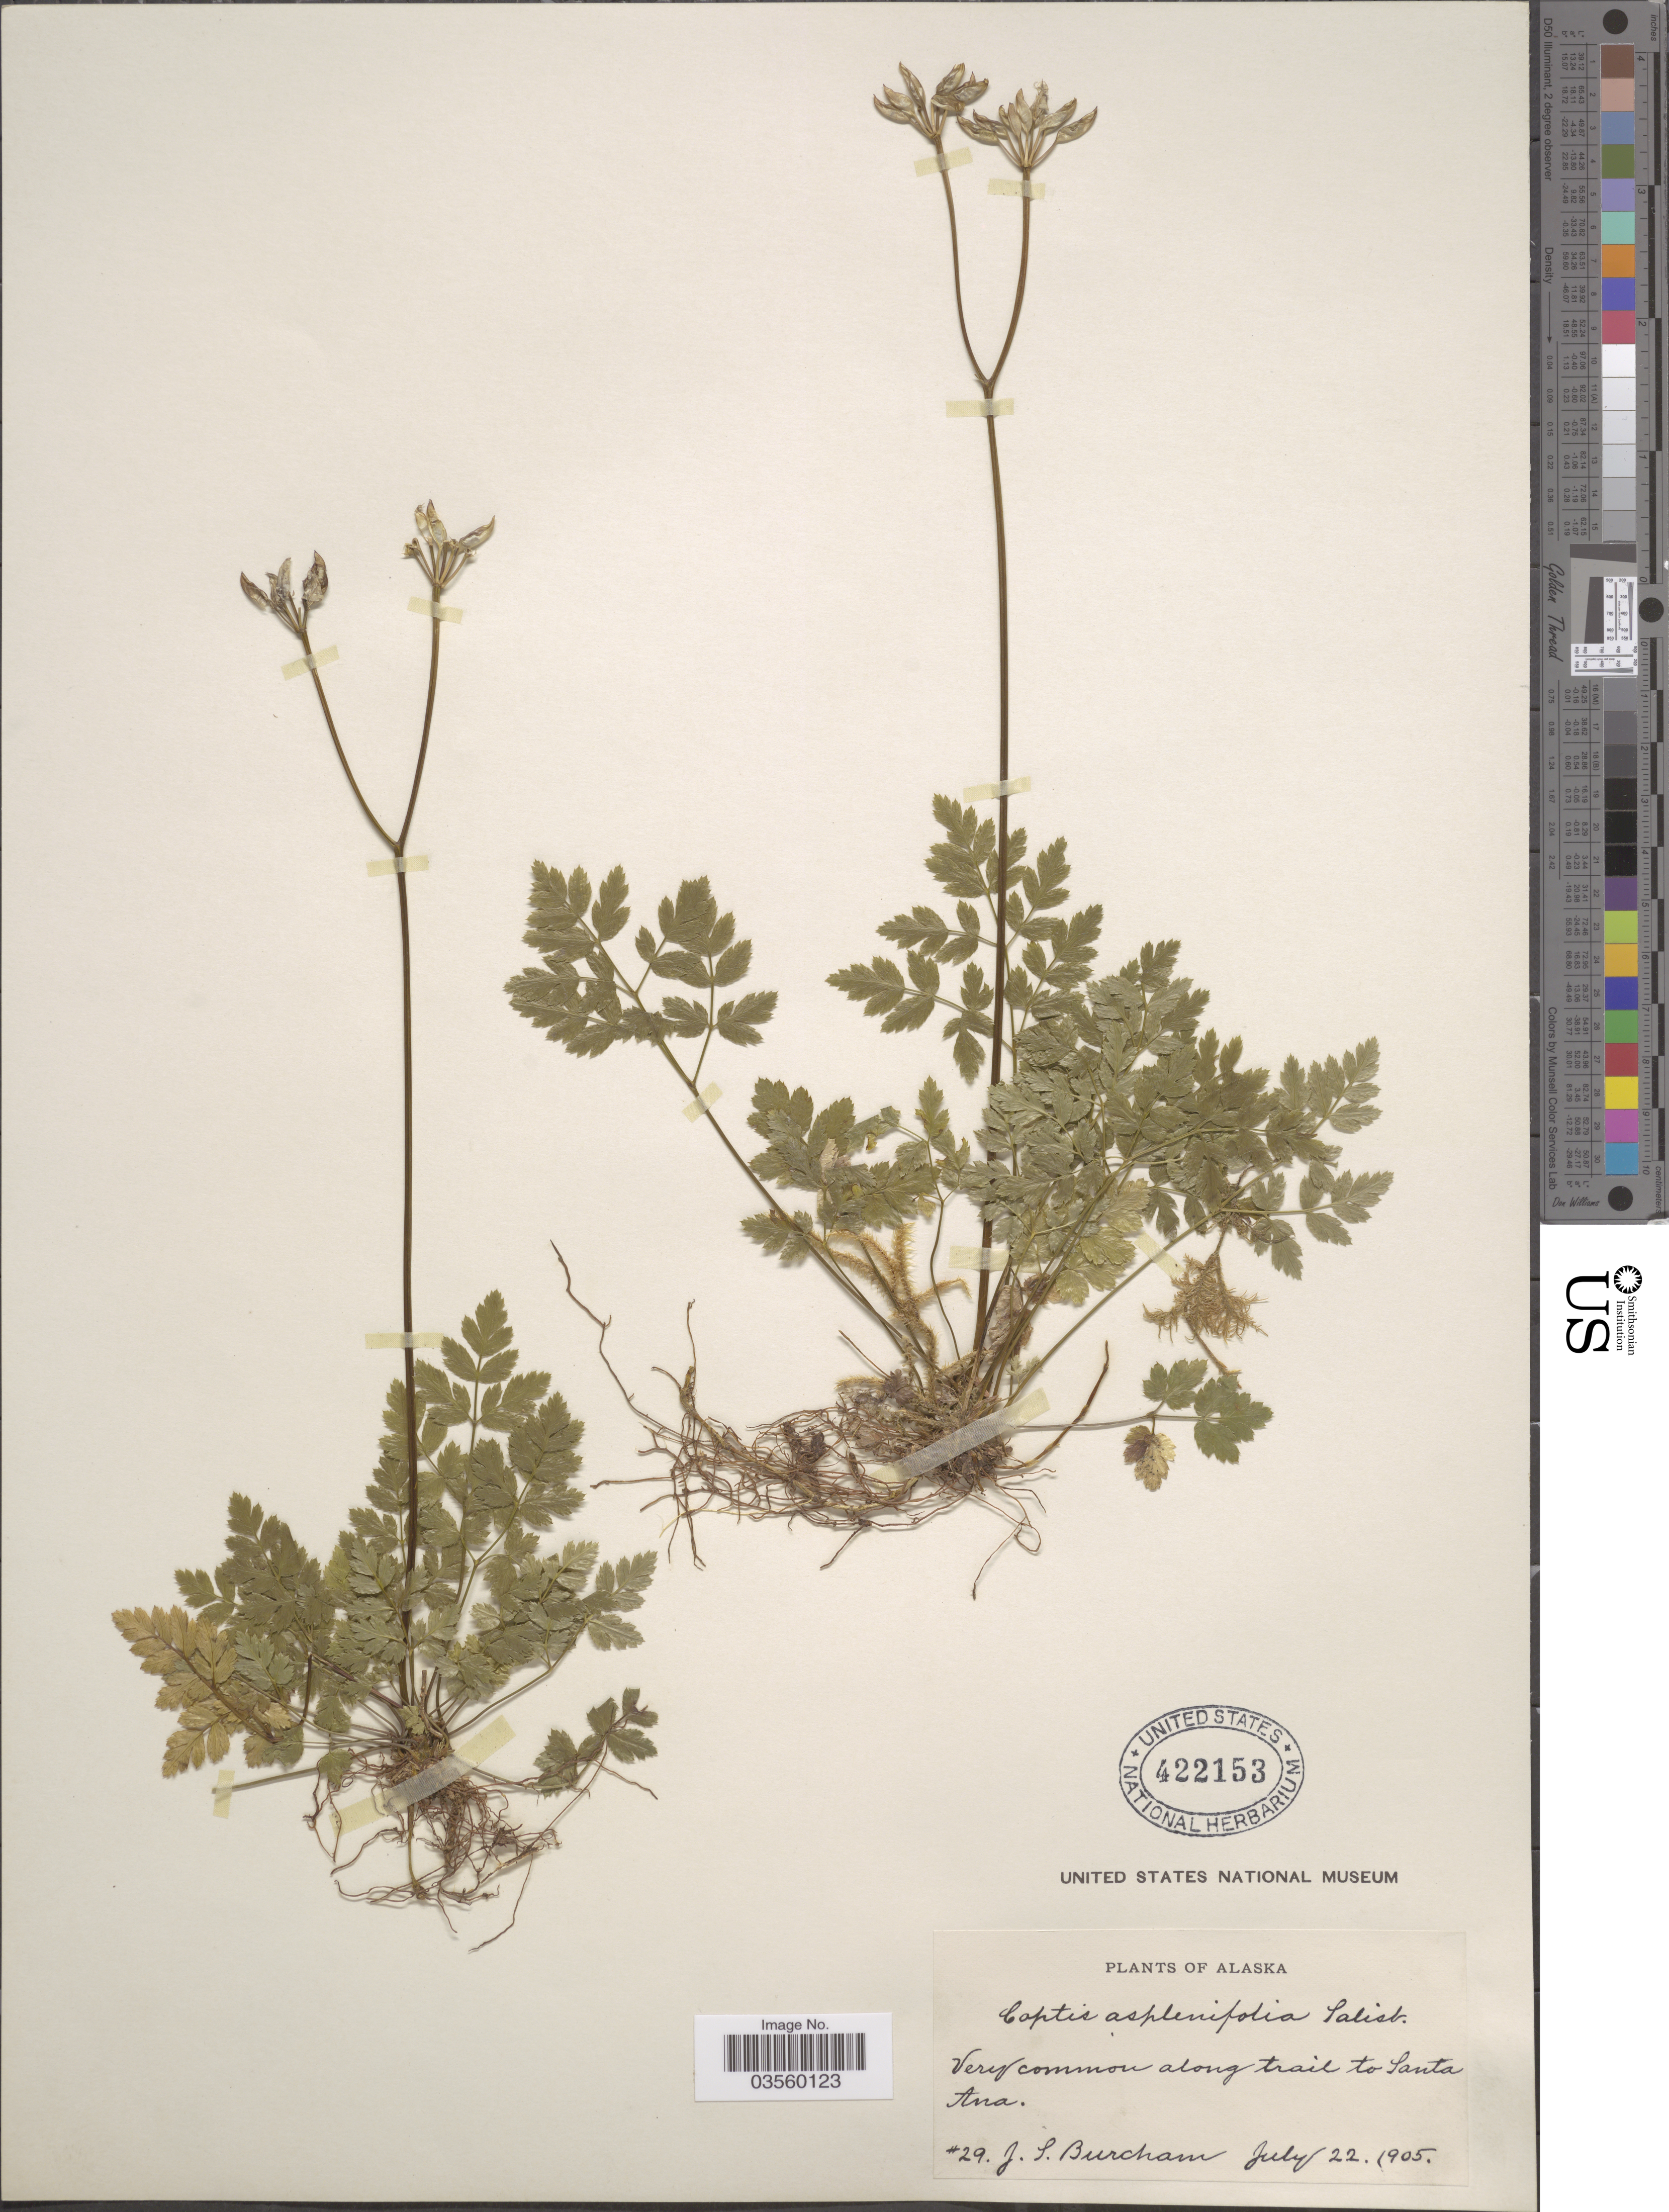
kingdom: Plantae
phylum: Tracheophyta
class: Magnoliopsida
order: Ranunculales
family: Ranunculaceae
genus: Coptis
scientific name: Coptis asplenifolia ined ?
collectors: J. Burcham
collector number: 29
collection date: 1905-07-22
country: United States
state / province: Alaska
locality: Along trail to Santa Ana.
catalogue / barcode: US 422153